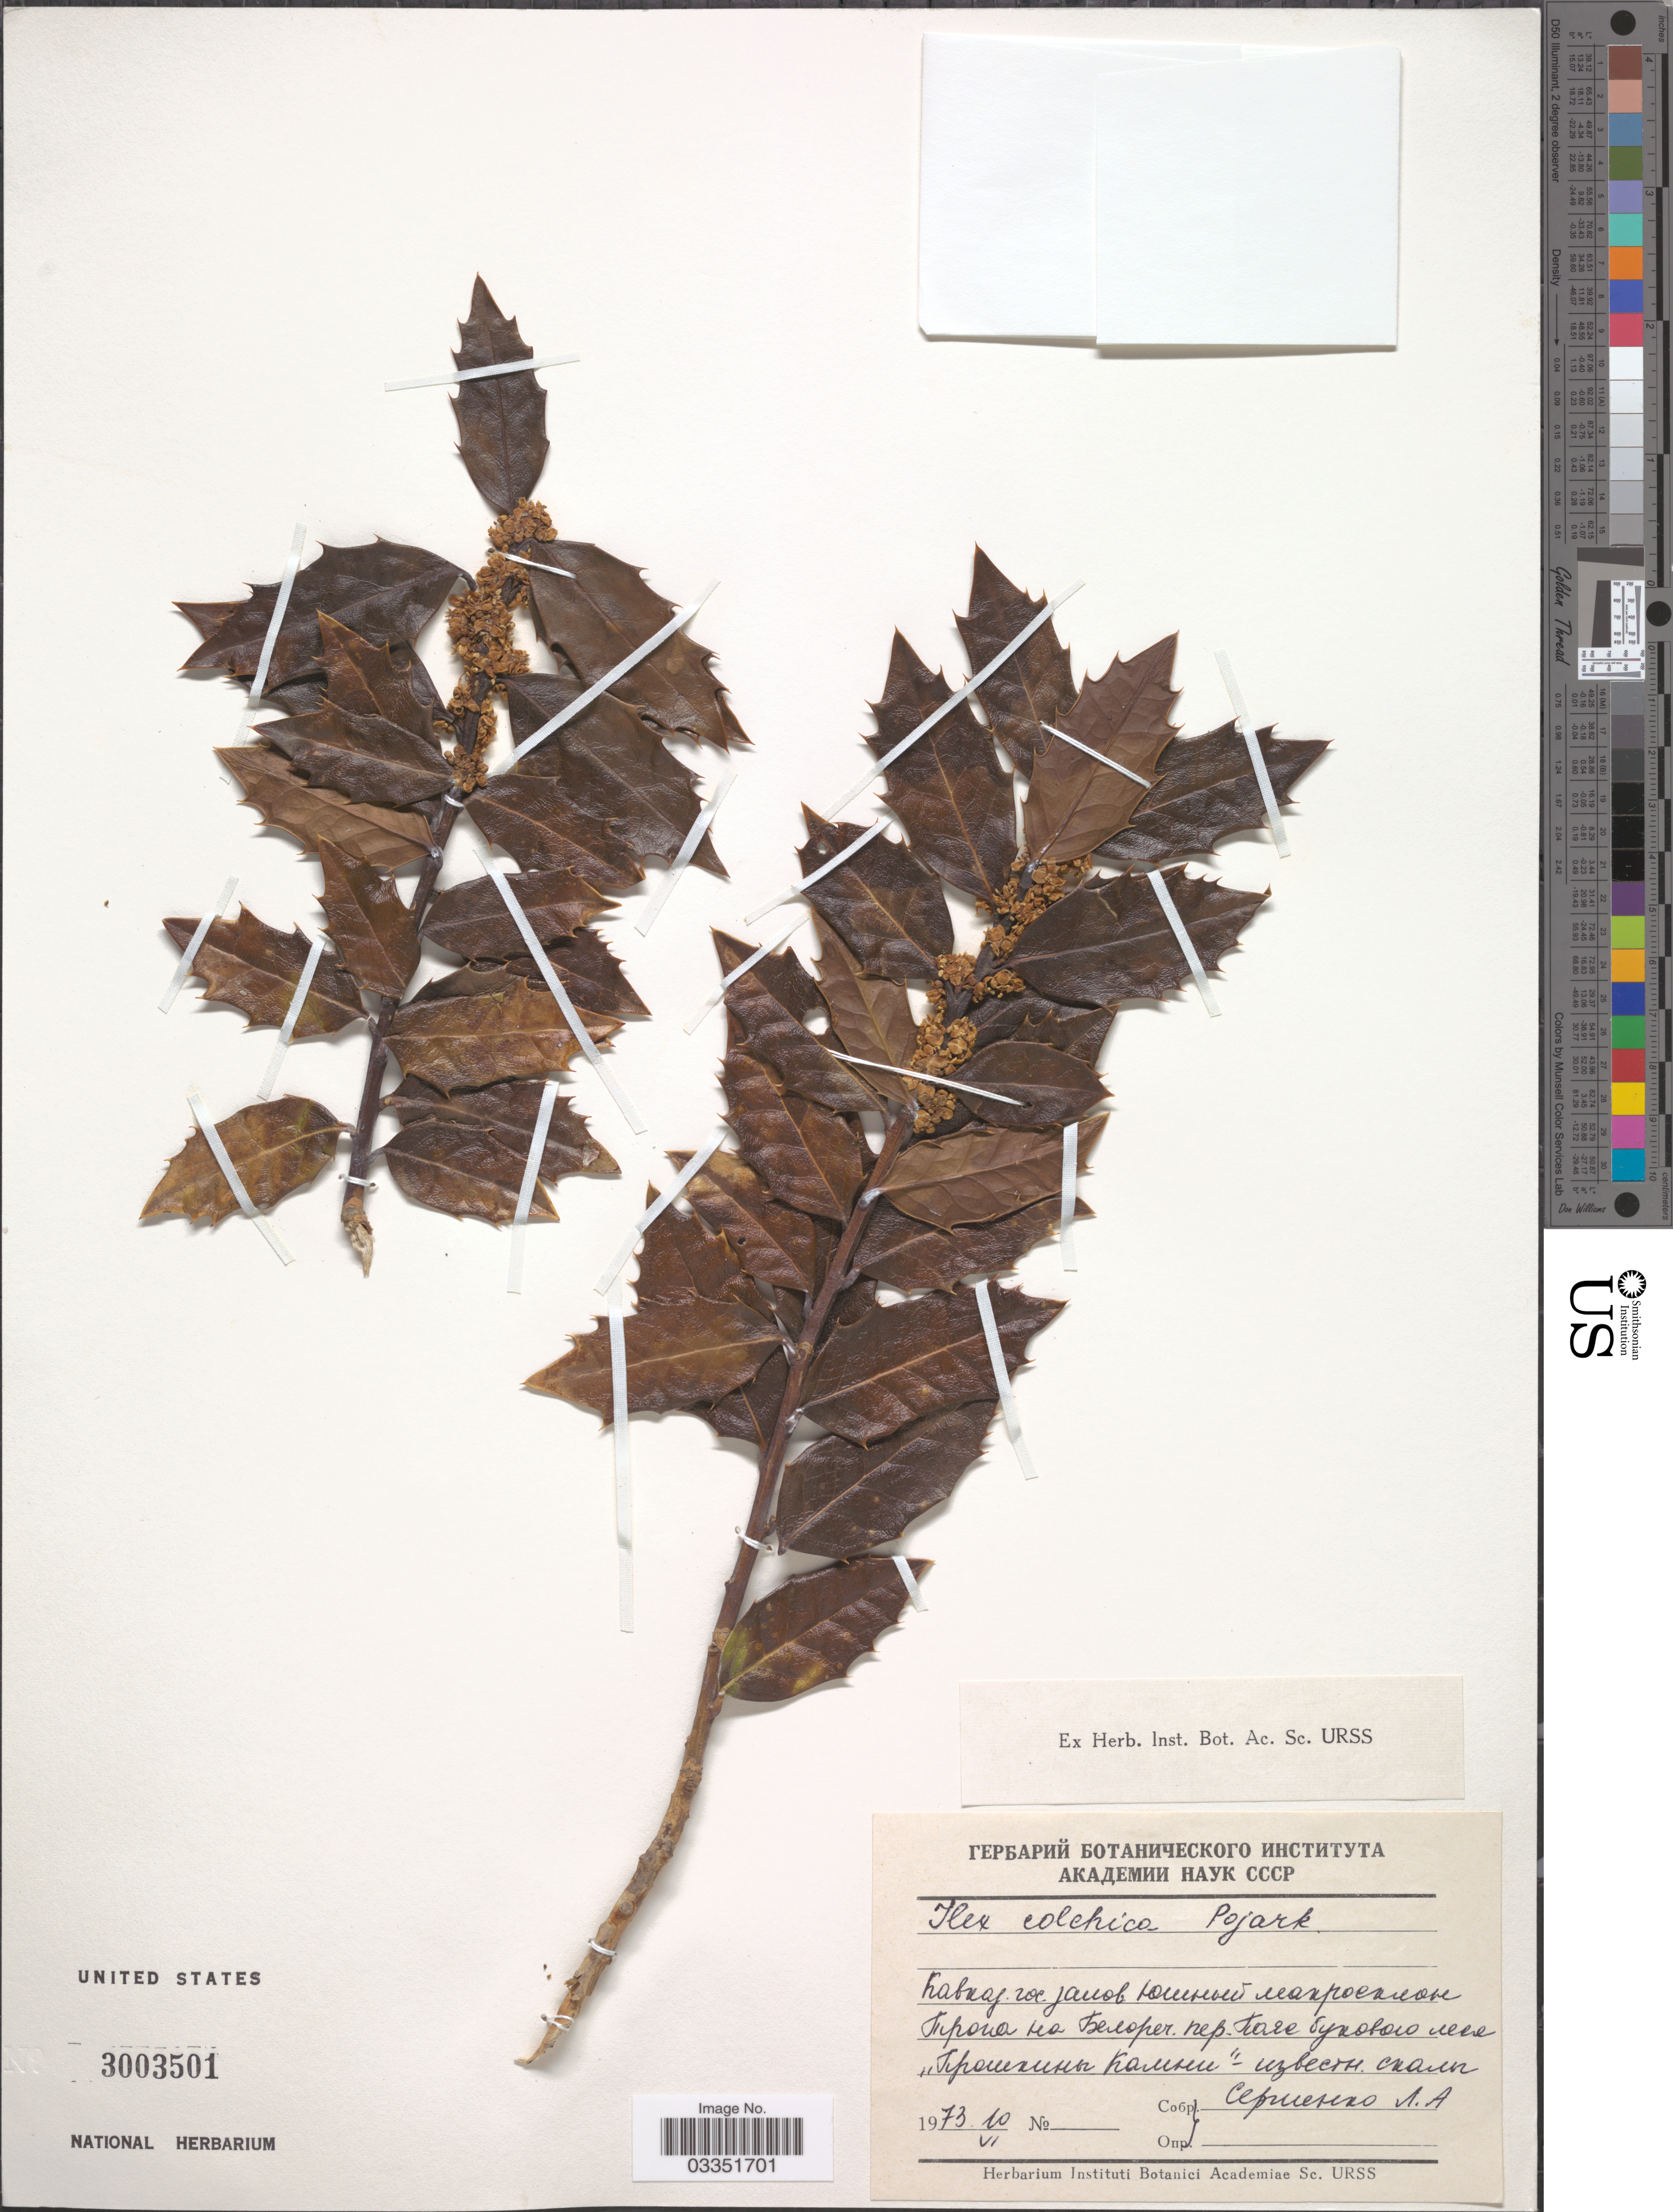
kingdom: Plantae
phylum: Tracheophyta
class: Magnoliopsida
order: Aquifoliales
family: Aquifoliaceae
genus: Ilex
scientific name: Ilex colchica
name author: Pojark.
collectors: L. Sergienko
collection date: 1973-06-10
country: Russian Federation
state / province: Krasnodar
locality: Trail to Pereval Belorechenskiy near Proshkin Stone.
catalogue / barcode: US 3003501